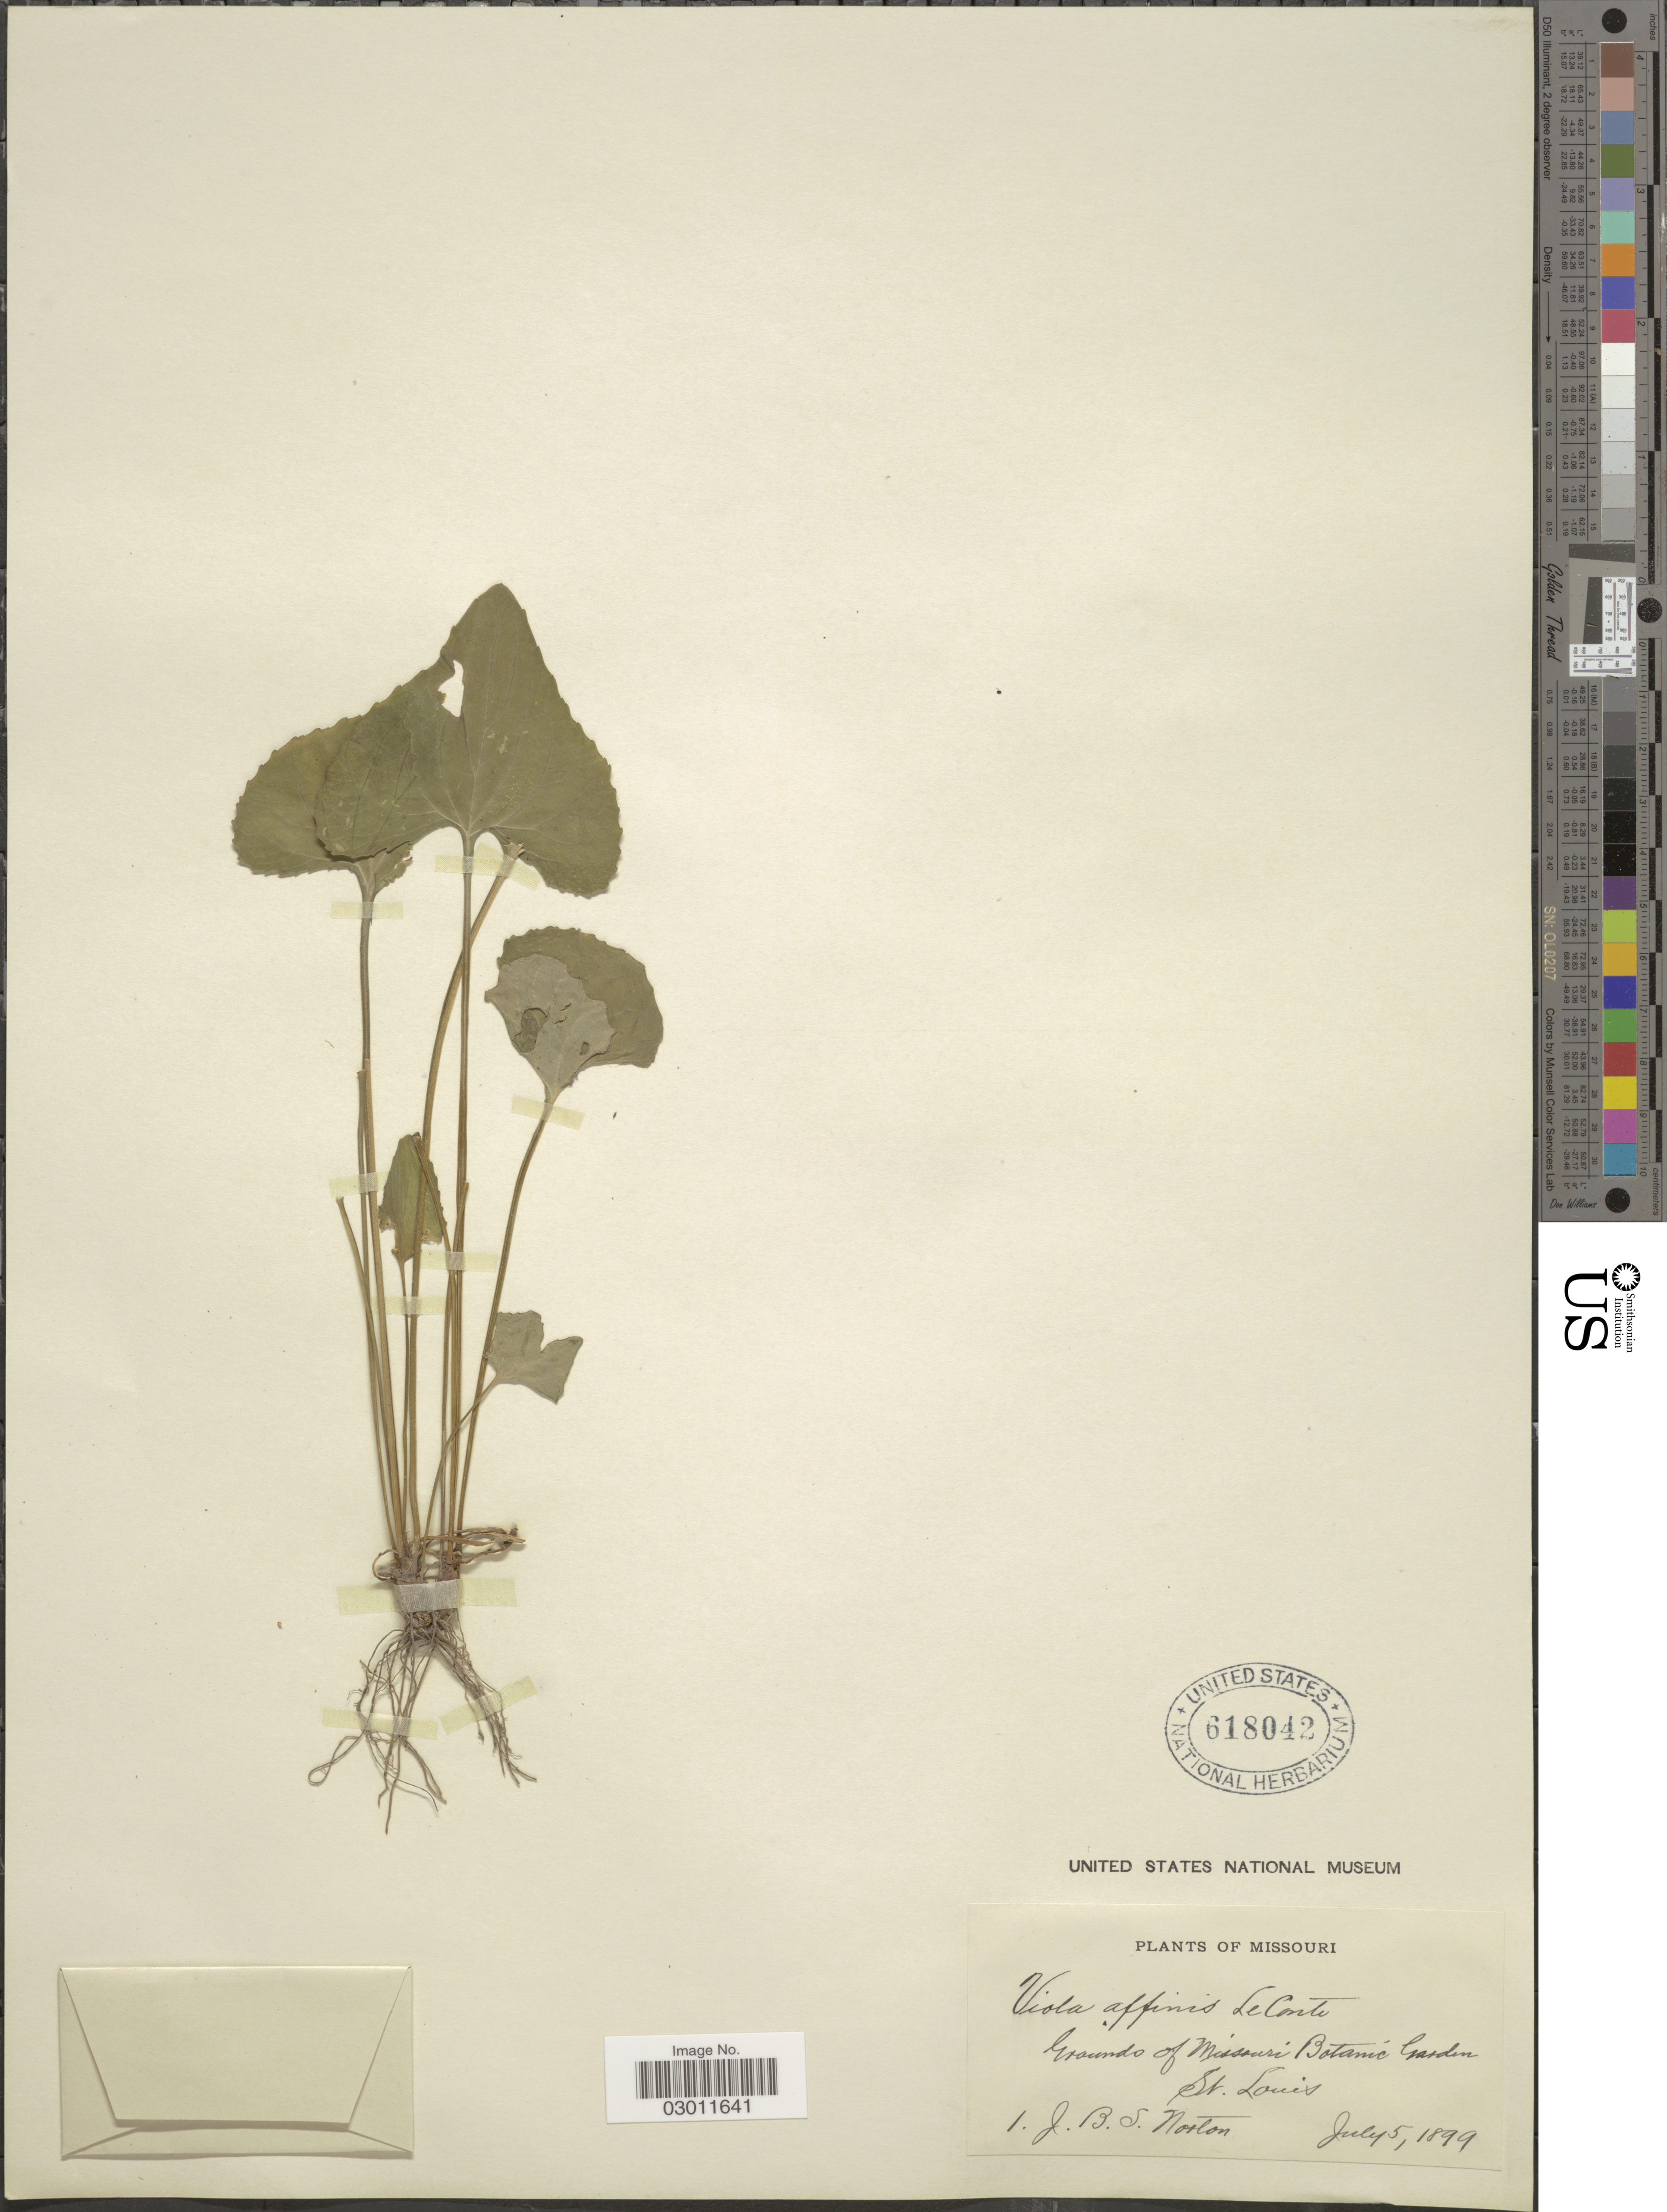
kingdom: Plantae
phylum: Tracheophyta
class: Magnoliopsida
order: Malpighiales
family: Violaceae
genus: Viola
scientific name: Viola affinis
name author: LeConte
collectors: J. B. S. Norton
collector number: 1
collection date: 1899-07-05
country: United States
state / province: Missouri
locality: Grounds of Missouri Botanic Garden, St. Louis.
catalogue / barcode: US 618042